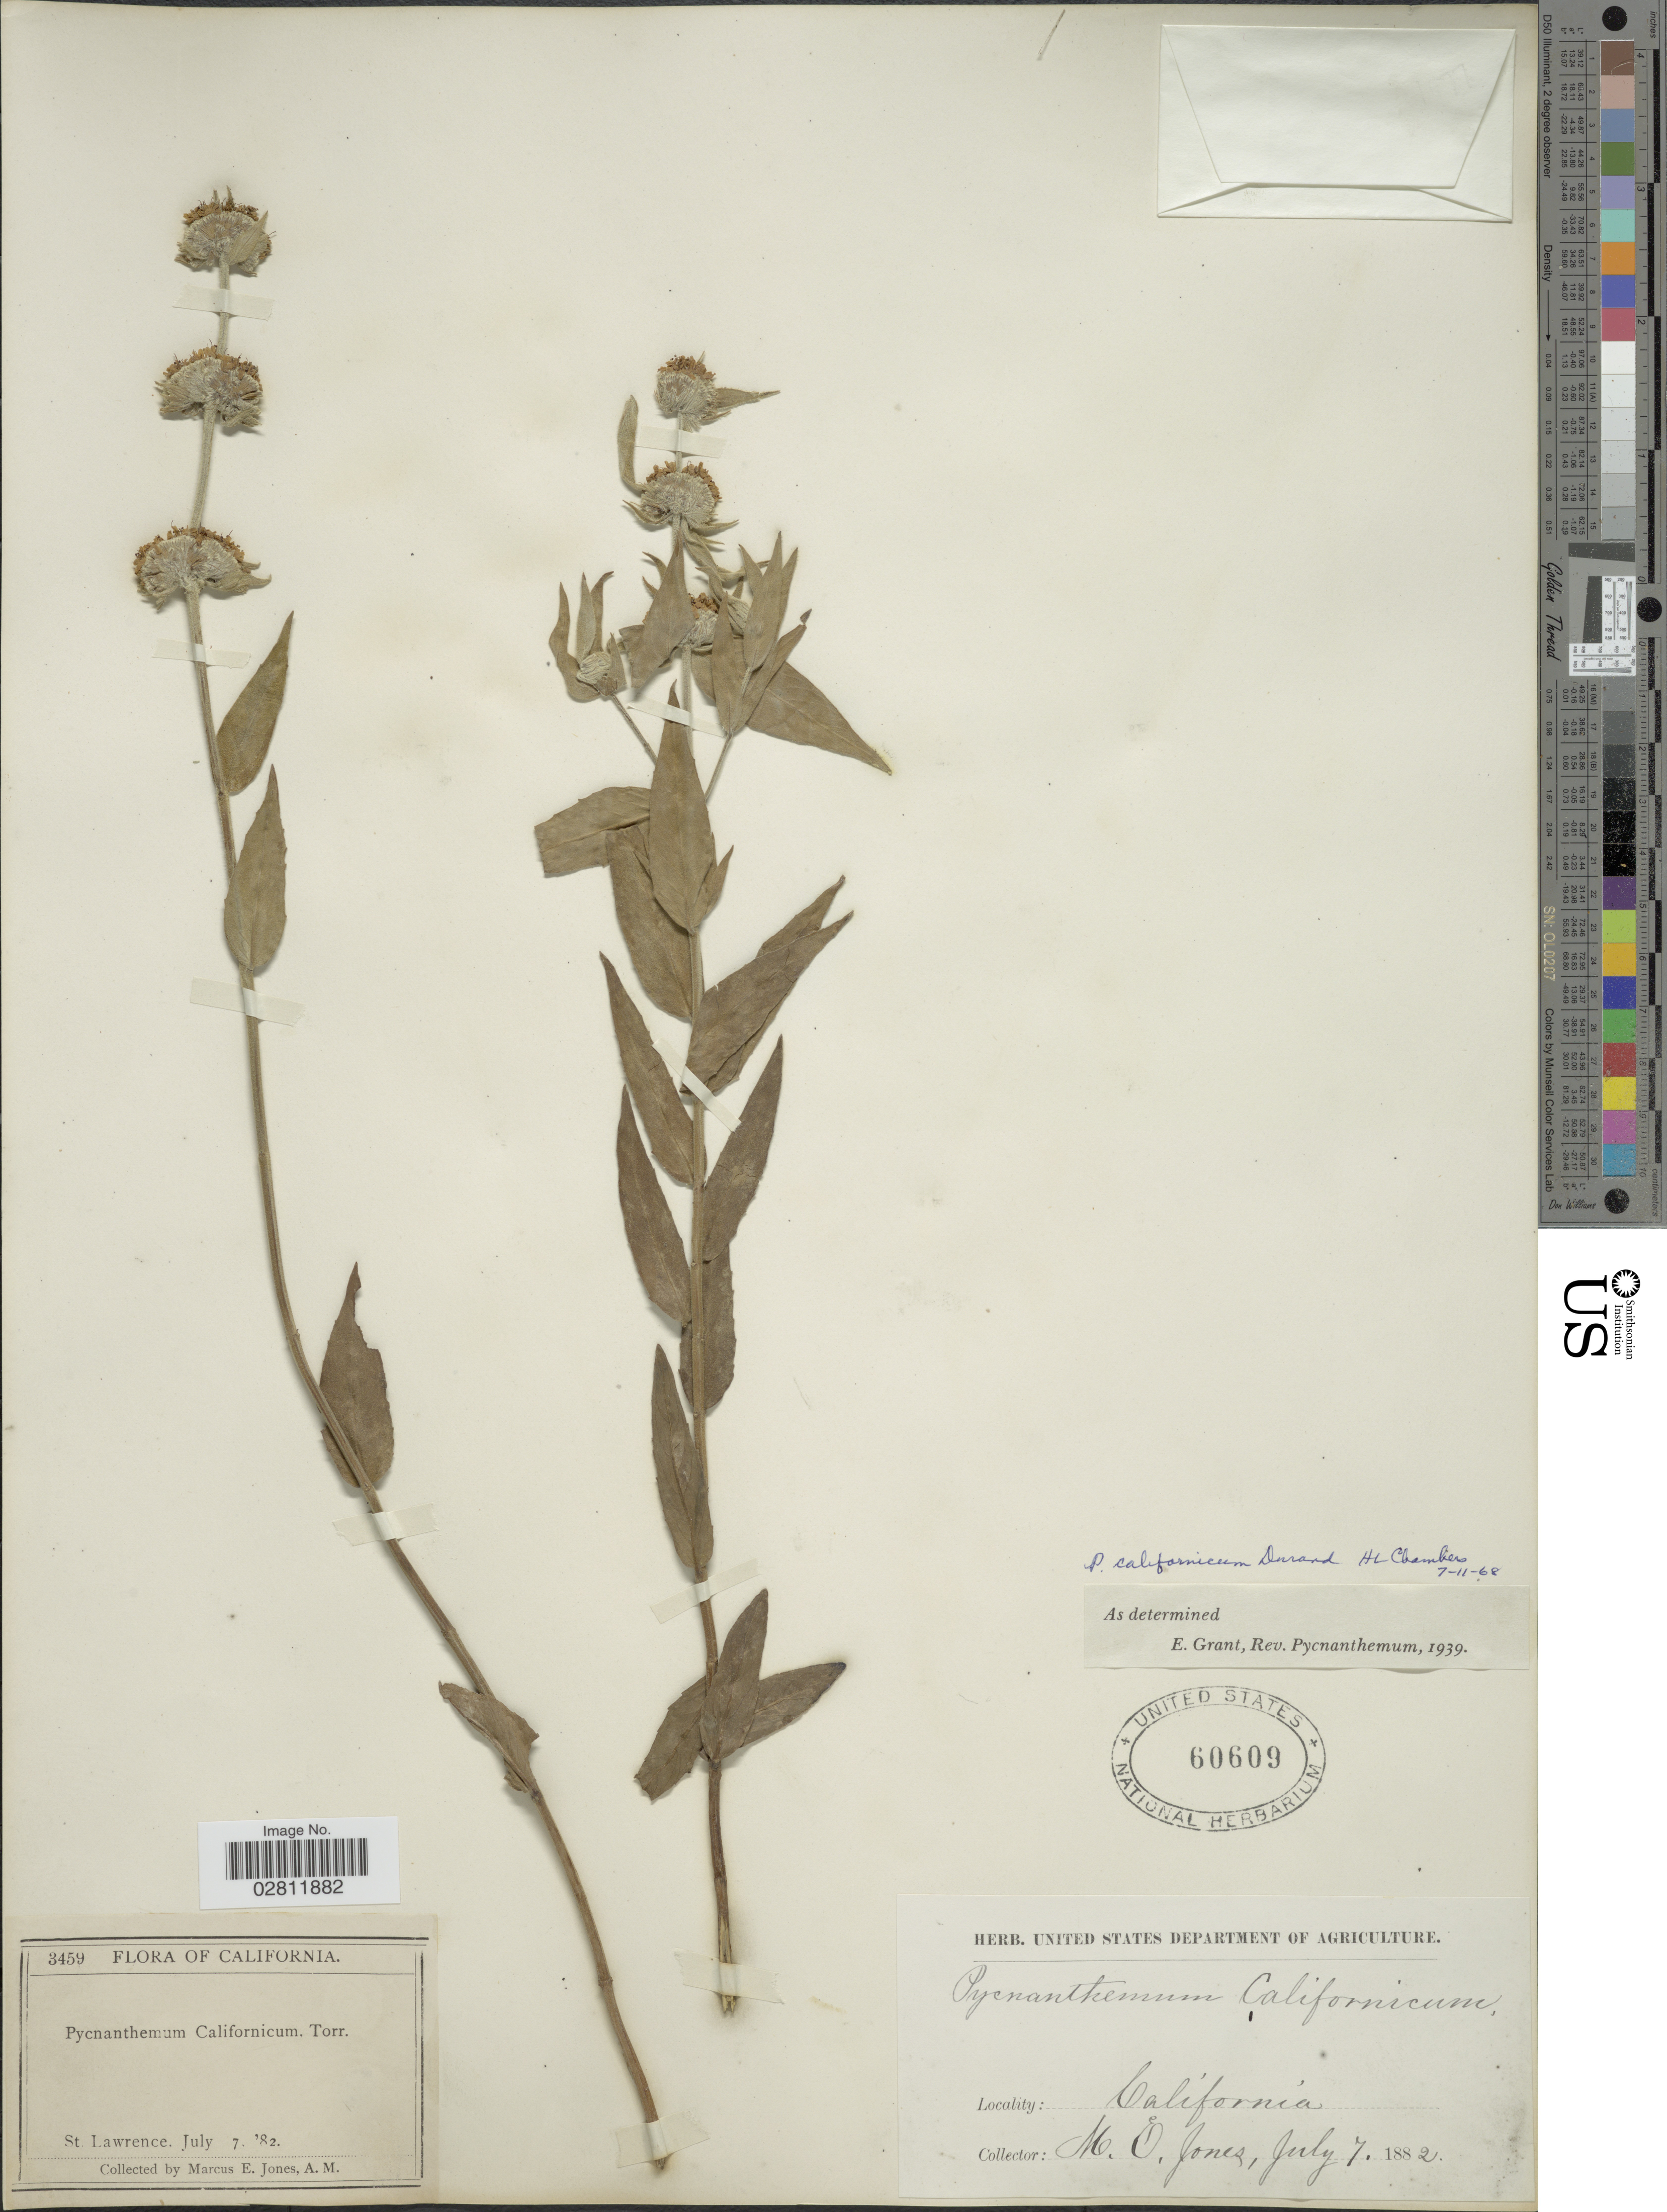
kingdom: Plantae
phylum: Tracheophyta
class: Magnoliopsida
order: Lamiales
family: Lamiaceae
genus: Pycnanthemum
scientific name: Pycnanthemum californicum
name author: Torr. ex Durand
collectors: M. E. Jones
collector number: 3459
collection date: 1882-07-07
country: United States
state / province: California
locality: St. Lawrence.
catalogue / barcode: US 60609